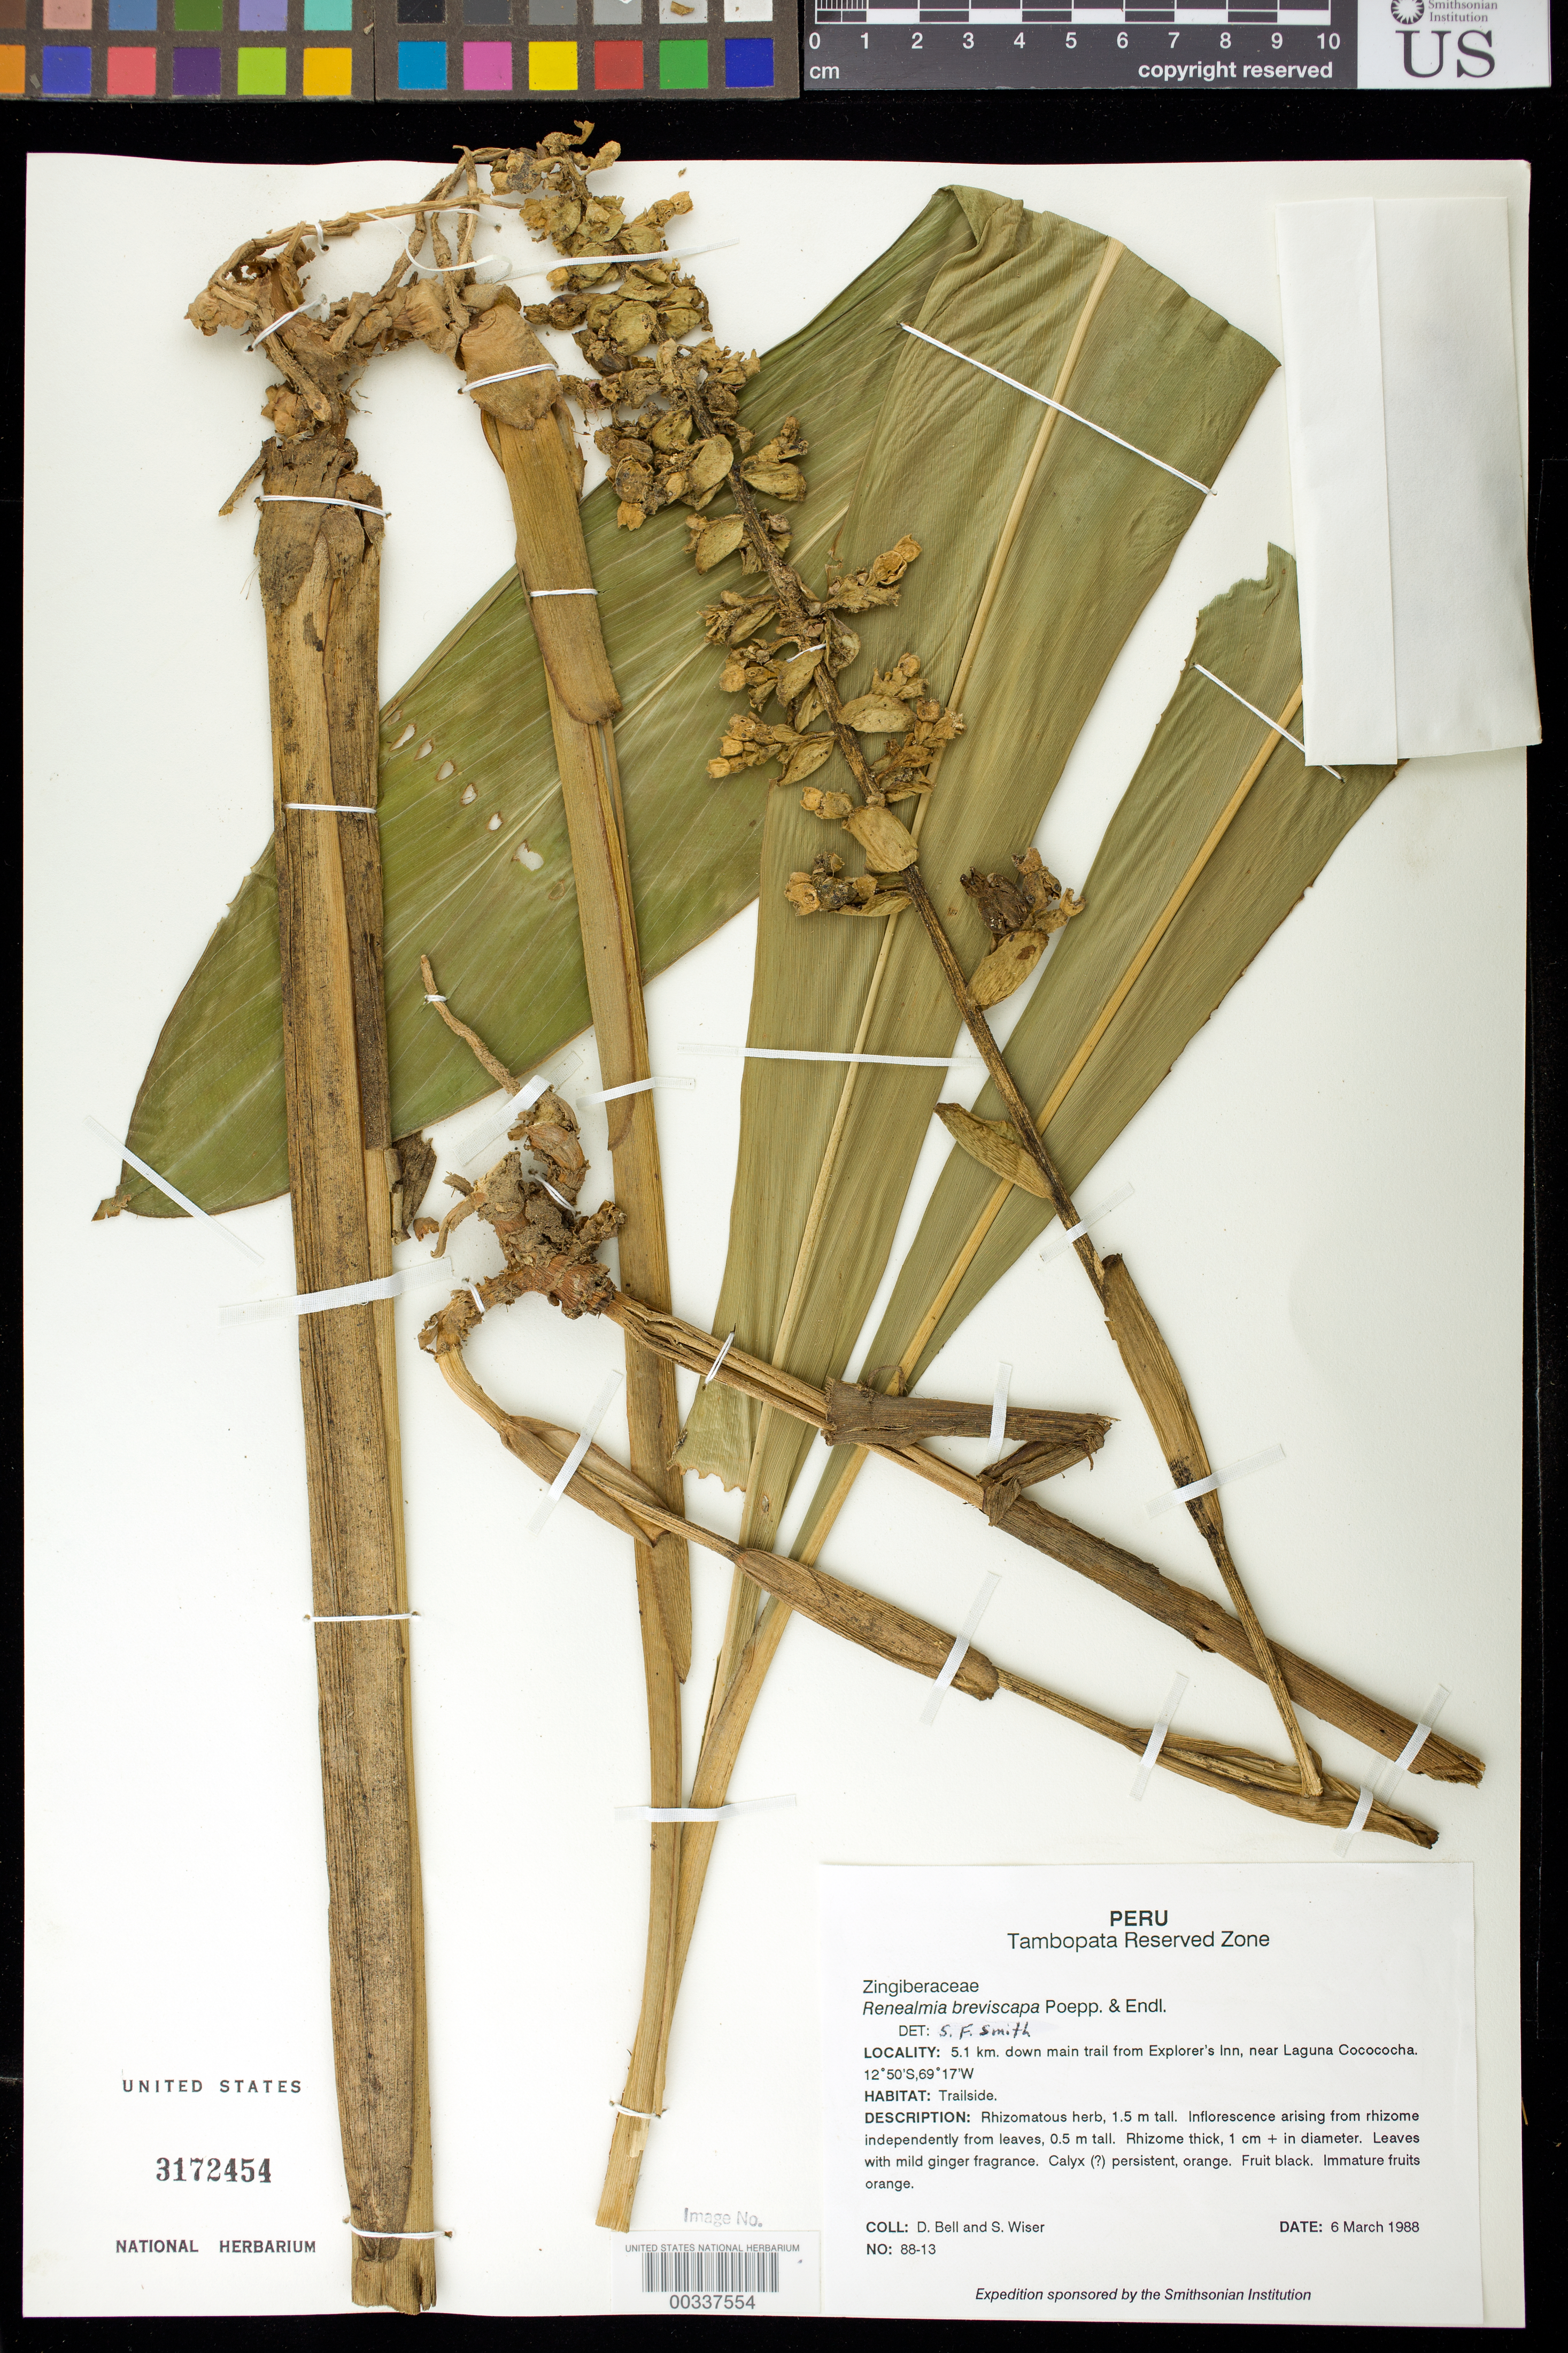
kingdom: Plantae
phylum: Tracheophyta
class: Liliopsida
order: Zingiberales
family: Zingiberaceae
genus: Renealmia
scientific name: Renealmia breviscapa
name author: Poepp. & Endl.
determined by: Smith, Stephen F., (US), NMNH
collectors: D. A. Bell & S. Wiser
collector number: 88-13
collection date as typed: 06 Mar 1988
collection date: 1988-03-06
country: Peru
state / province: Madre de Dios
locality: Tambopata Reserved Zone, 5.1 km down main trail from Explorer's Inn, near Laguna Cocococha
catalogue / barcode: US 3172454